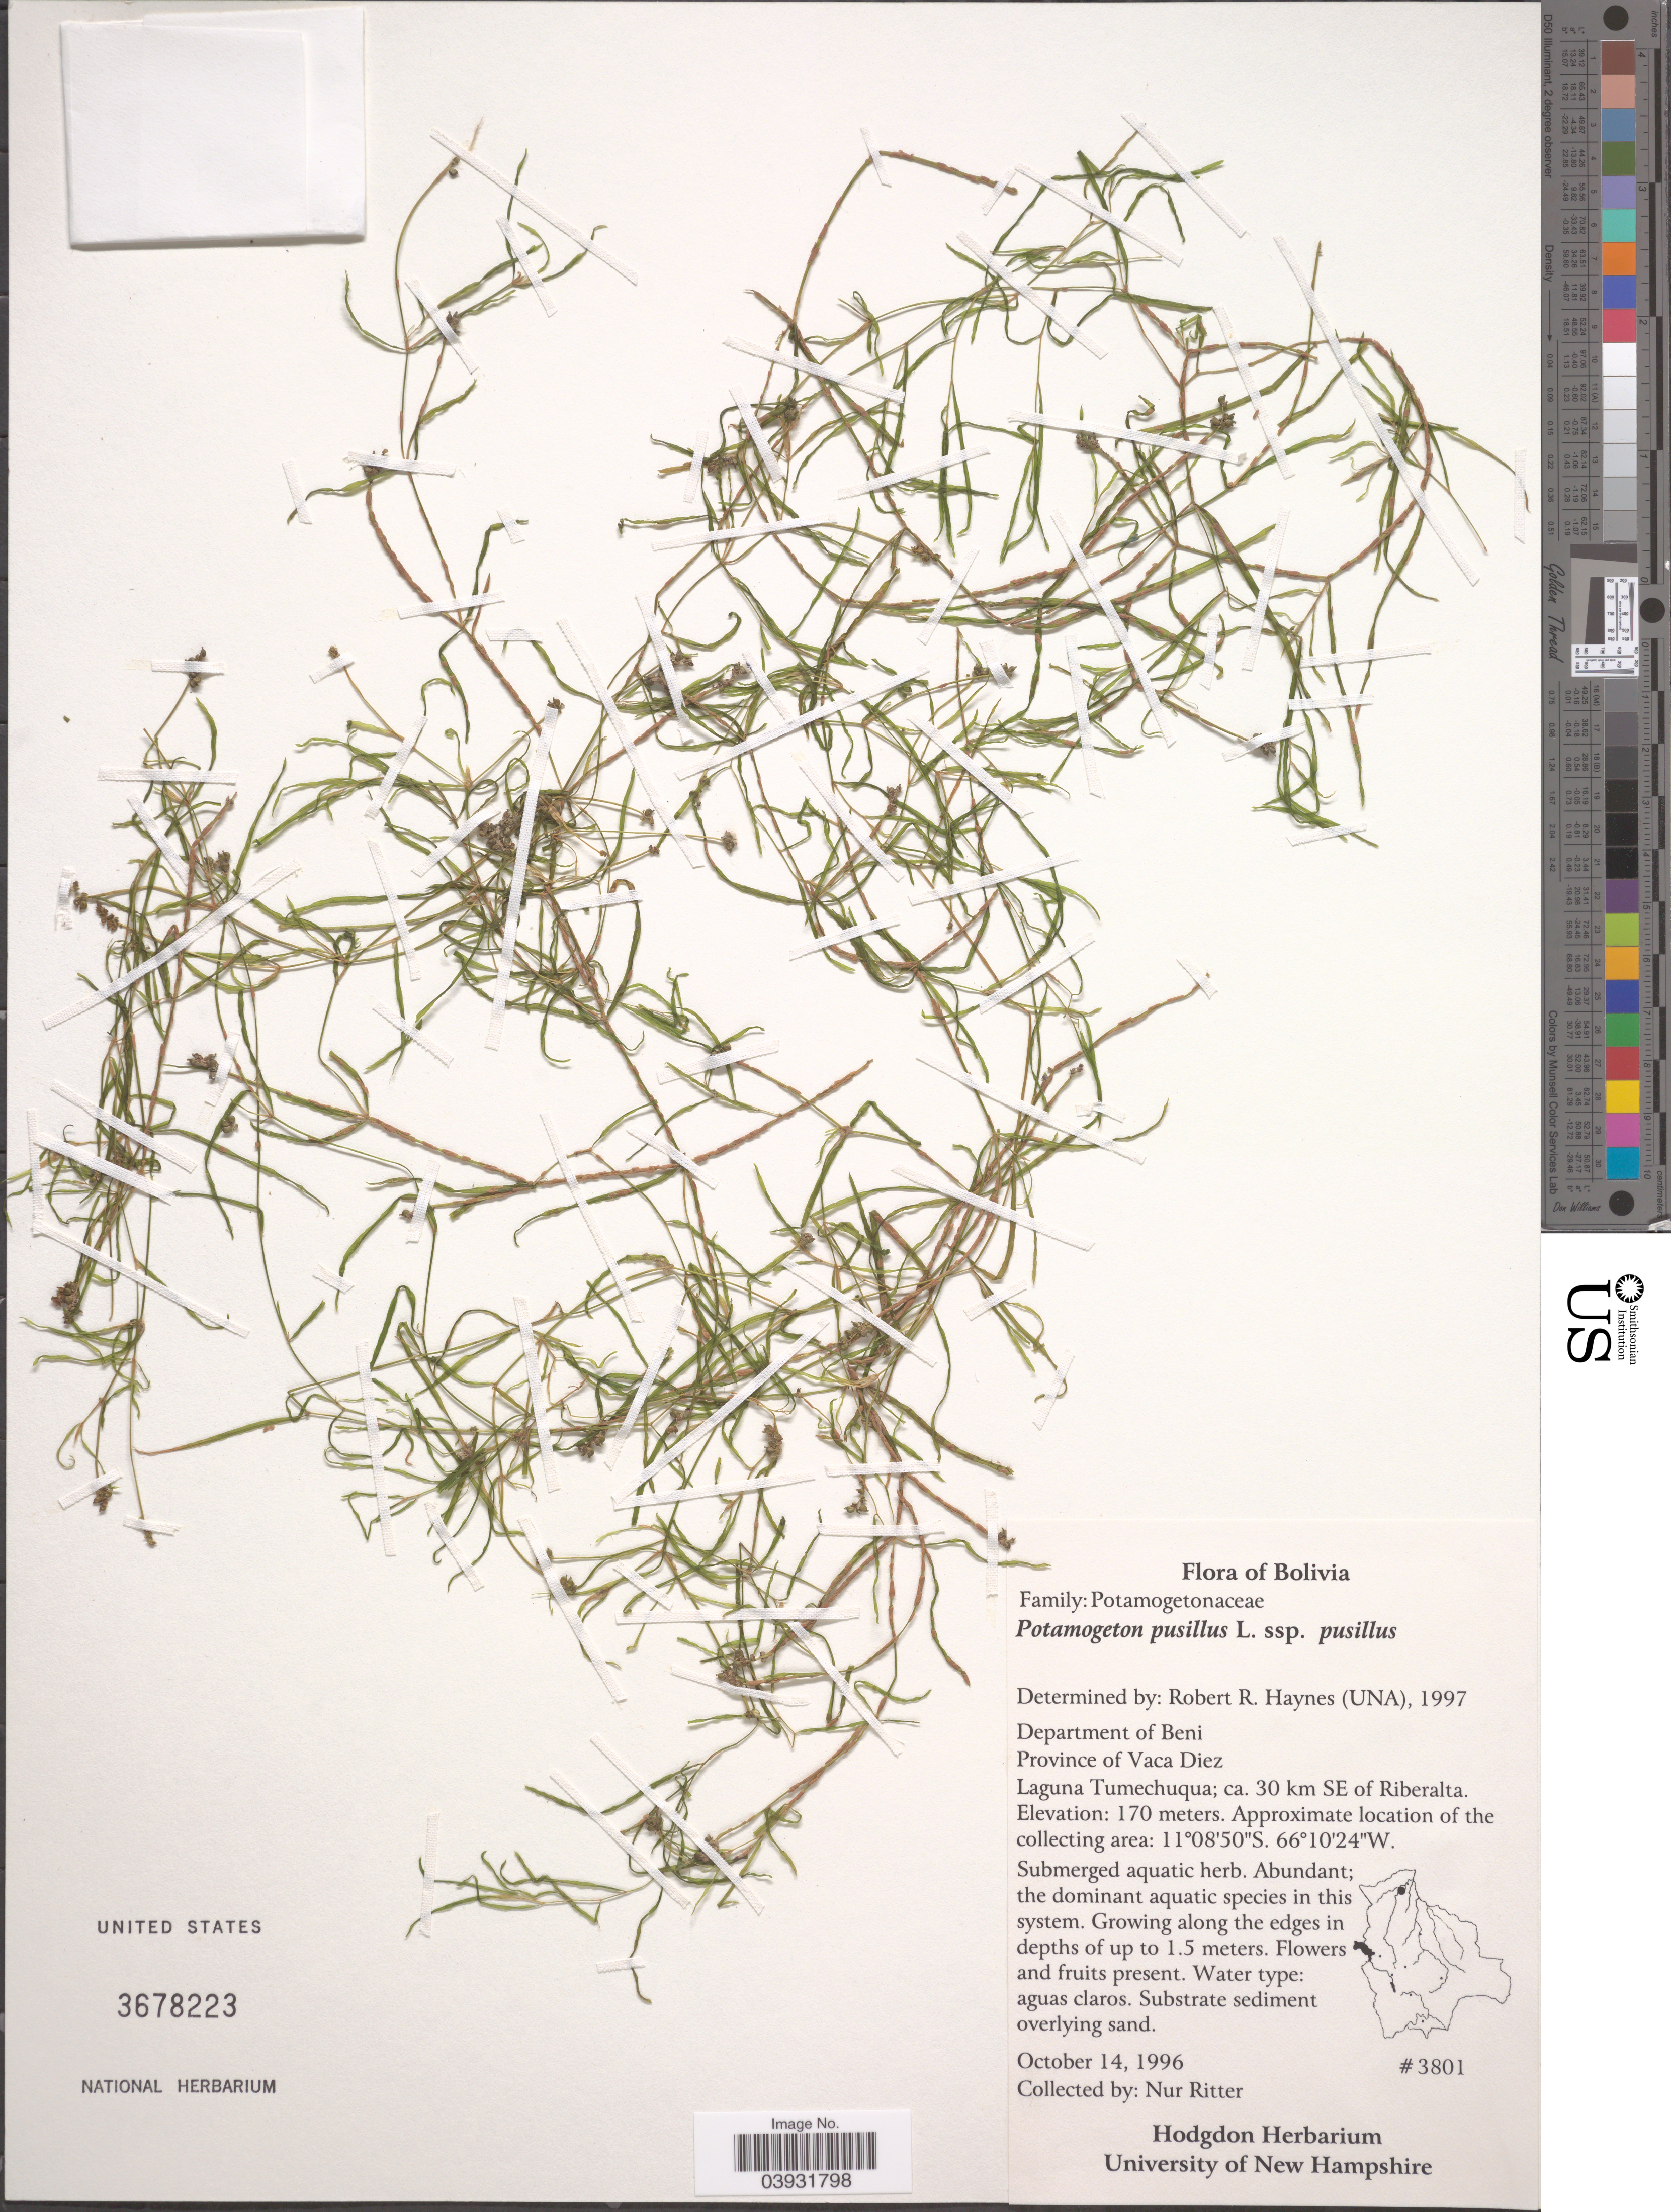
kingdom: Plantae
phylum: Tracheophyta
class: Liliopsida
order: Alismatales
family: Potamogetonaceae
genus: Potamogeton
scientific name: Potamogeton pusillus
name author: L.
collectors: N. Ritter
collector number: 3801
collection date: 1996-10-14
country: Bolivia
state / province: Beni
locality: Department of Beni. Province of Vaca Diez. Laguna Tumechuqua; ca. 30 km SE of Riberalta.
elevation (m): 170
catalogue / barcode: US 3678223